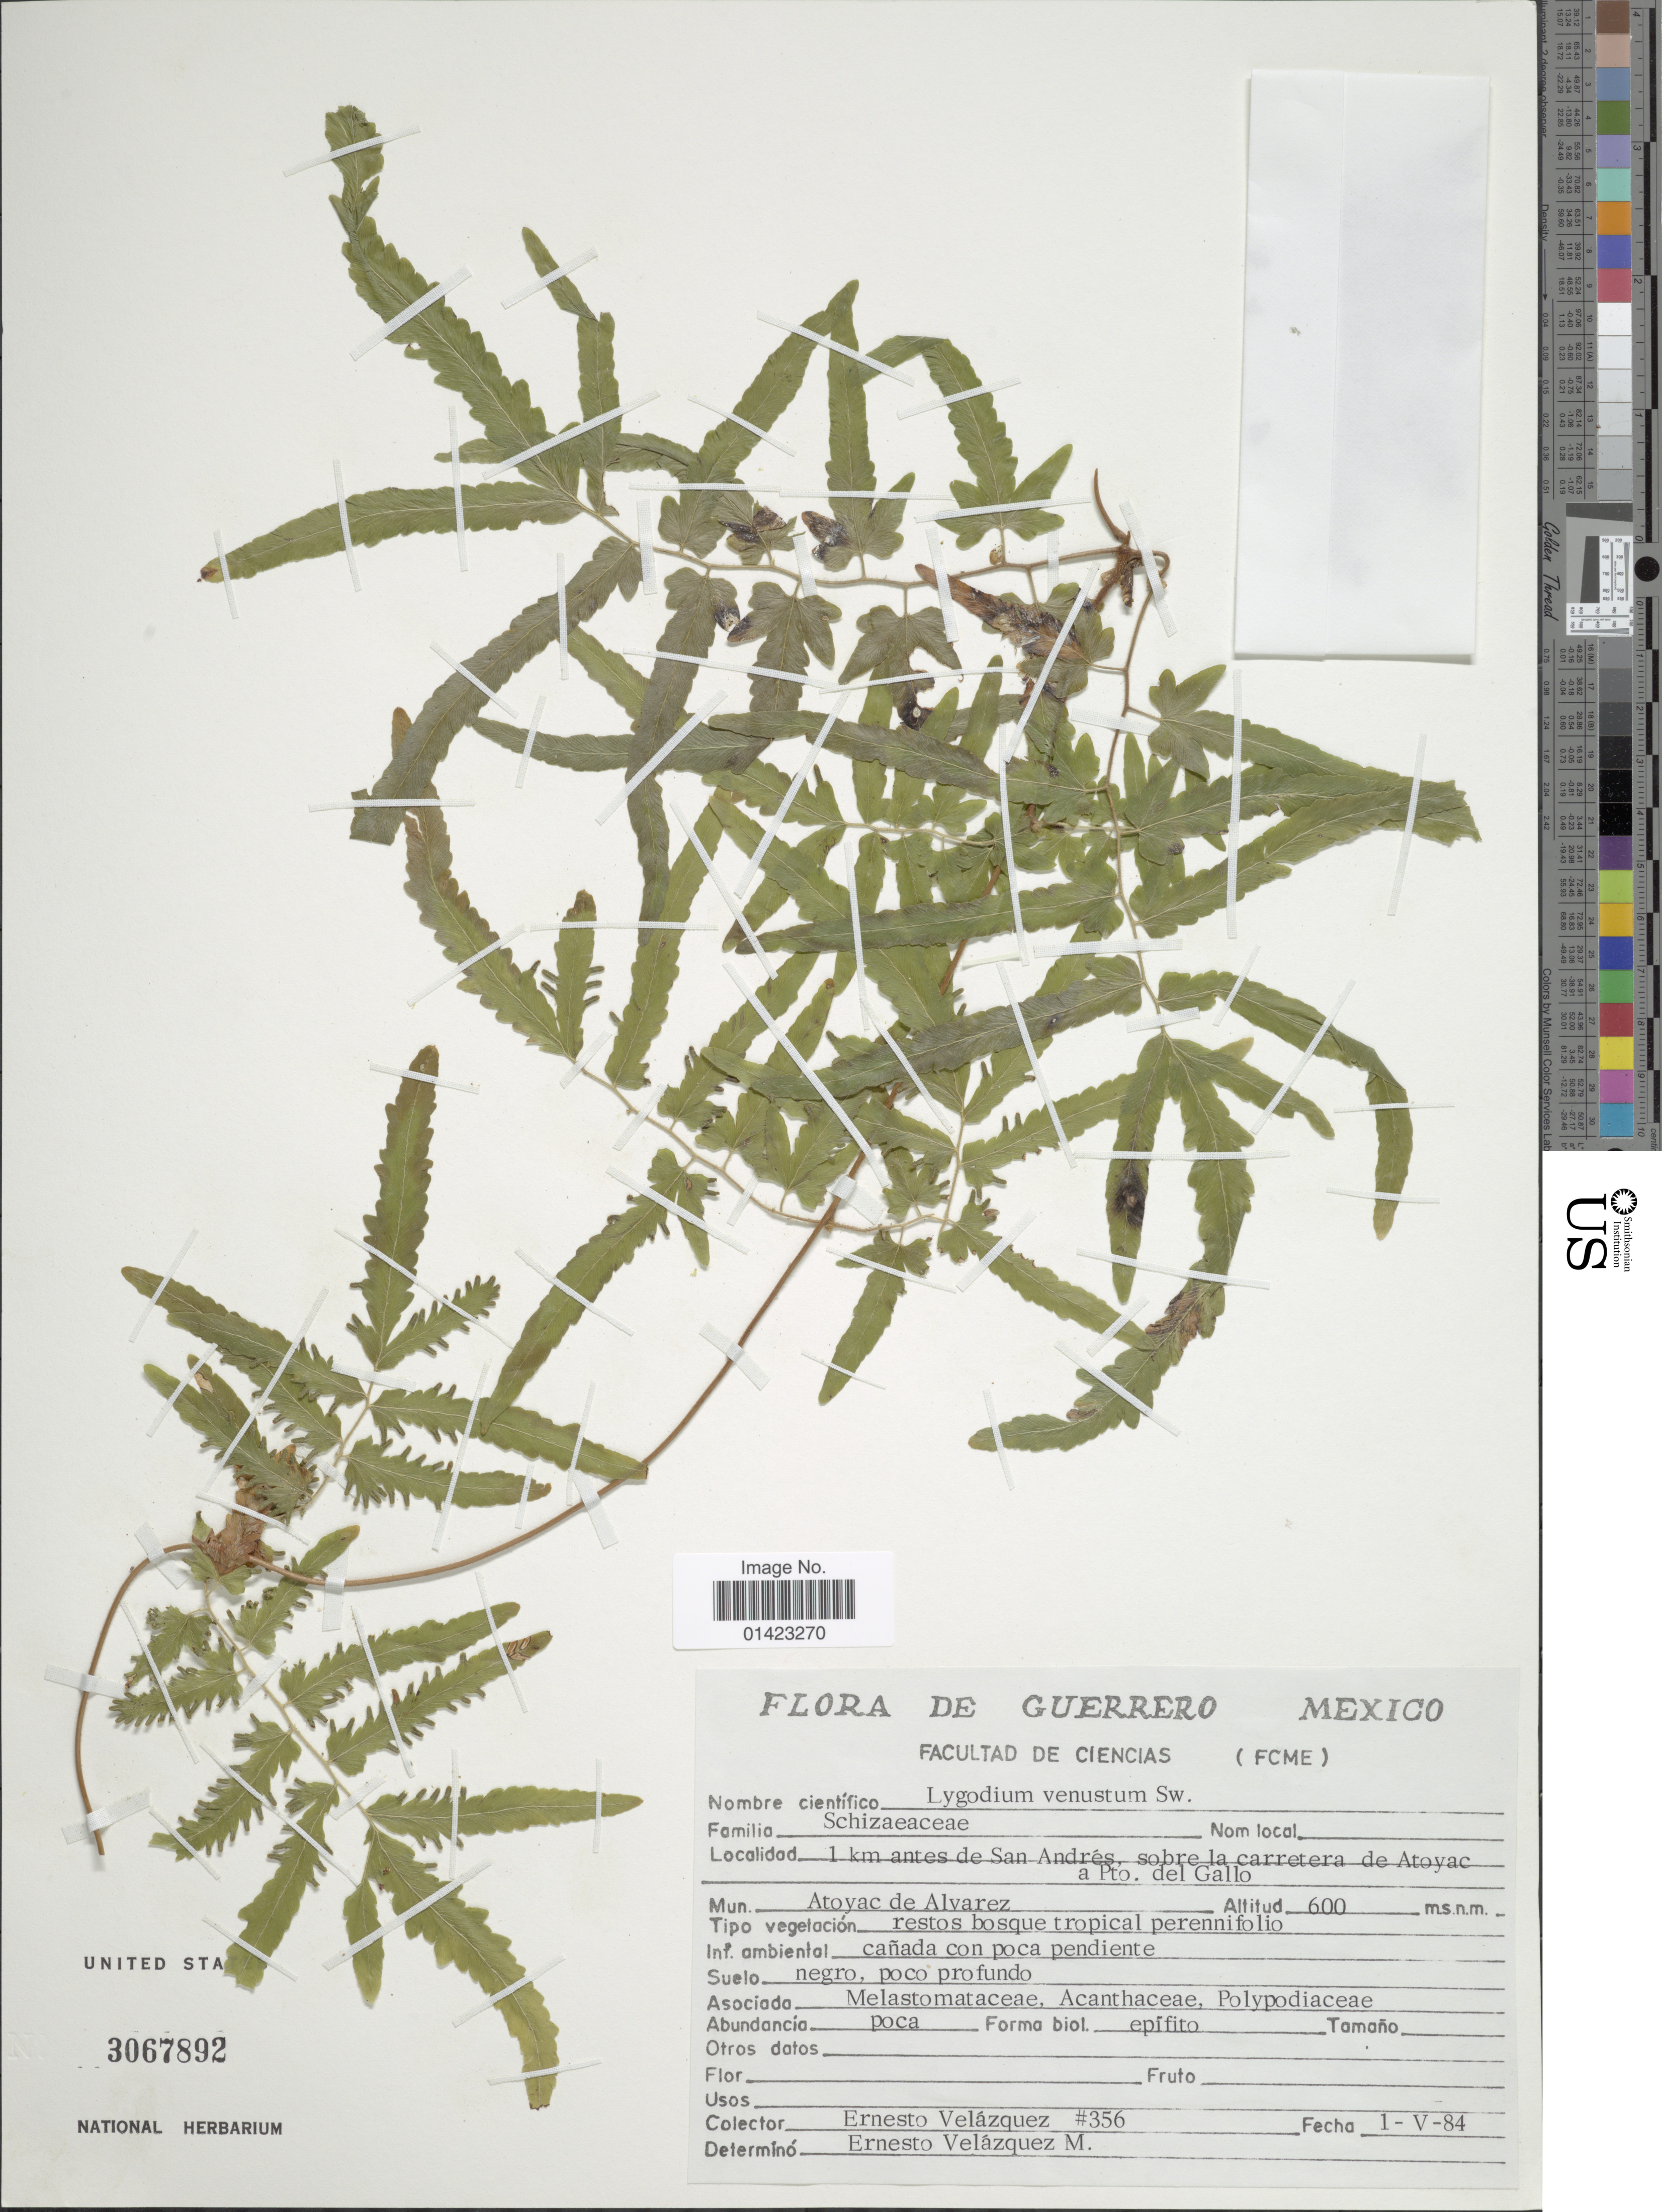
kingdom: Plantae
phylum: Tracheophyta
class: Polypodiopsida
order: Schizaeales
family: Lygodiaceae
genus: Lygodium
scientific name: Lygodium venustum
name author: Sw.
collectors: E. Velázquez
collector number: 356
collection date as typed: Transcribed d/m/y: 1/5/84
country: Mexico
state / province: Guerrero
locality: Flora de Guerrero, 1km antes de San Andrés sobre la carretera de Atoyac a Pto. del Gallo, mun. Atoyac de Alvarez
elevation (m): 600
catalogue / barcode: US 3067892